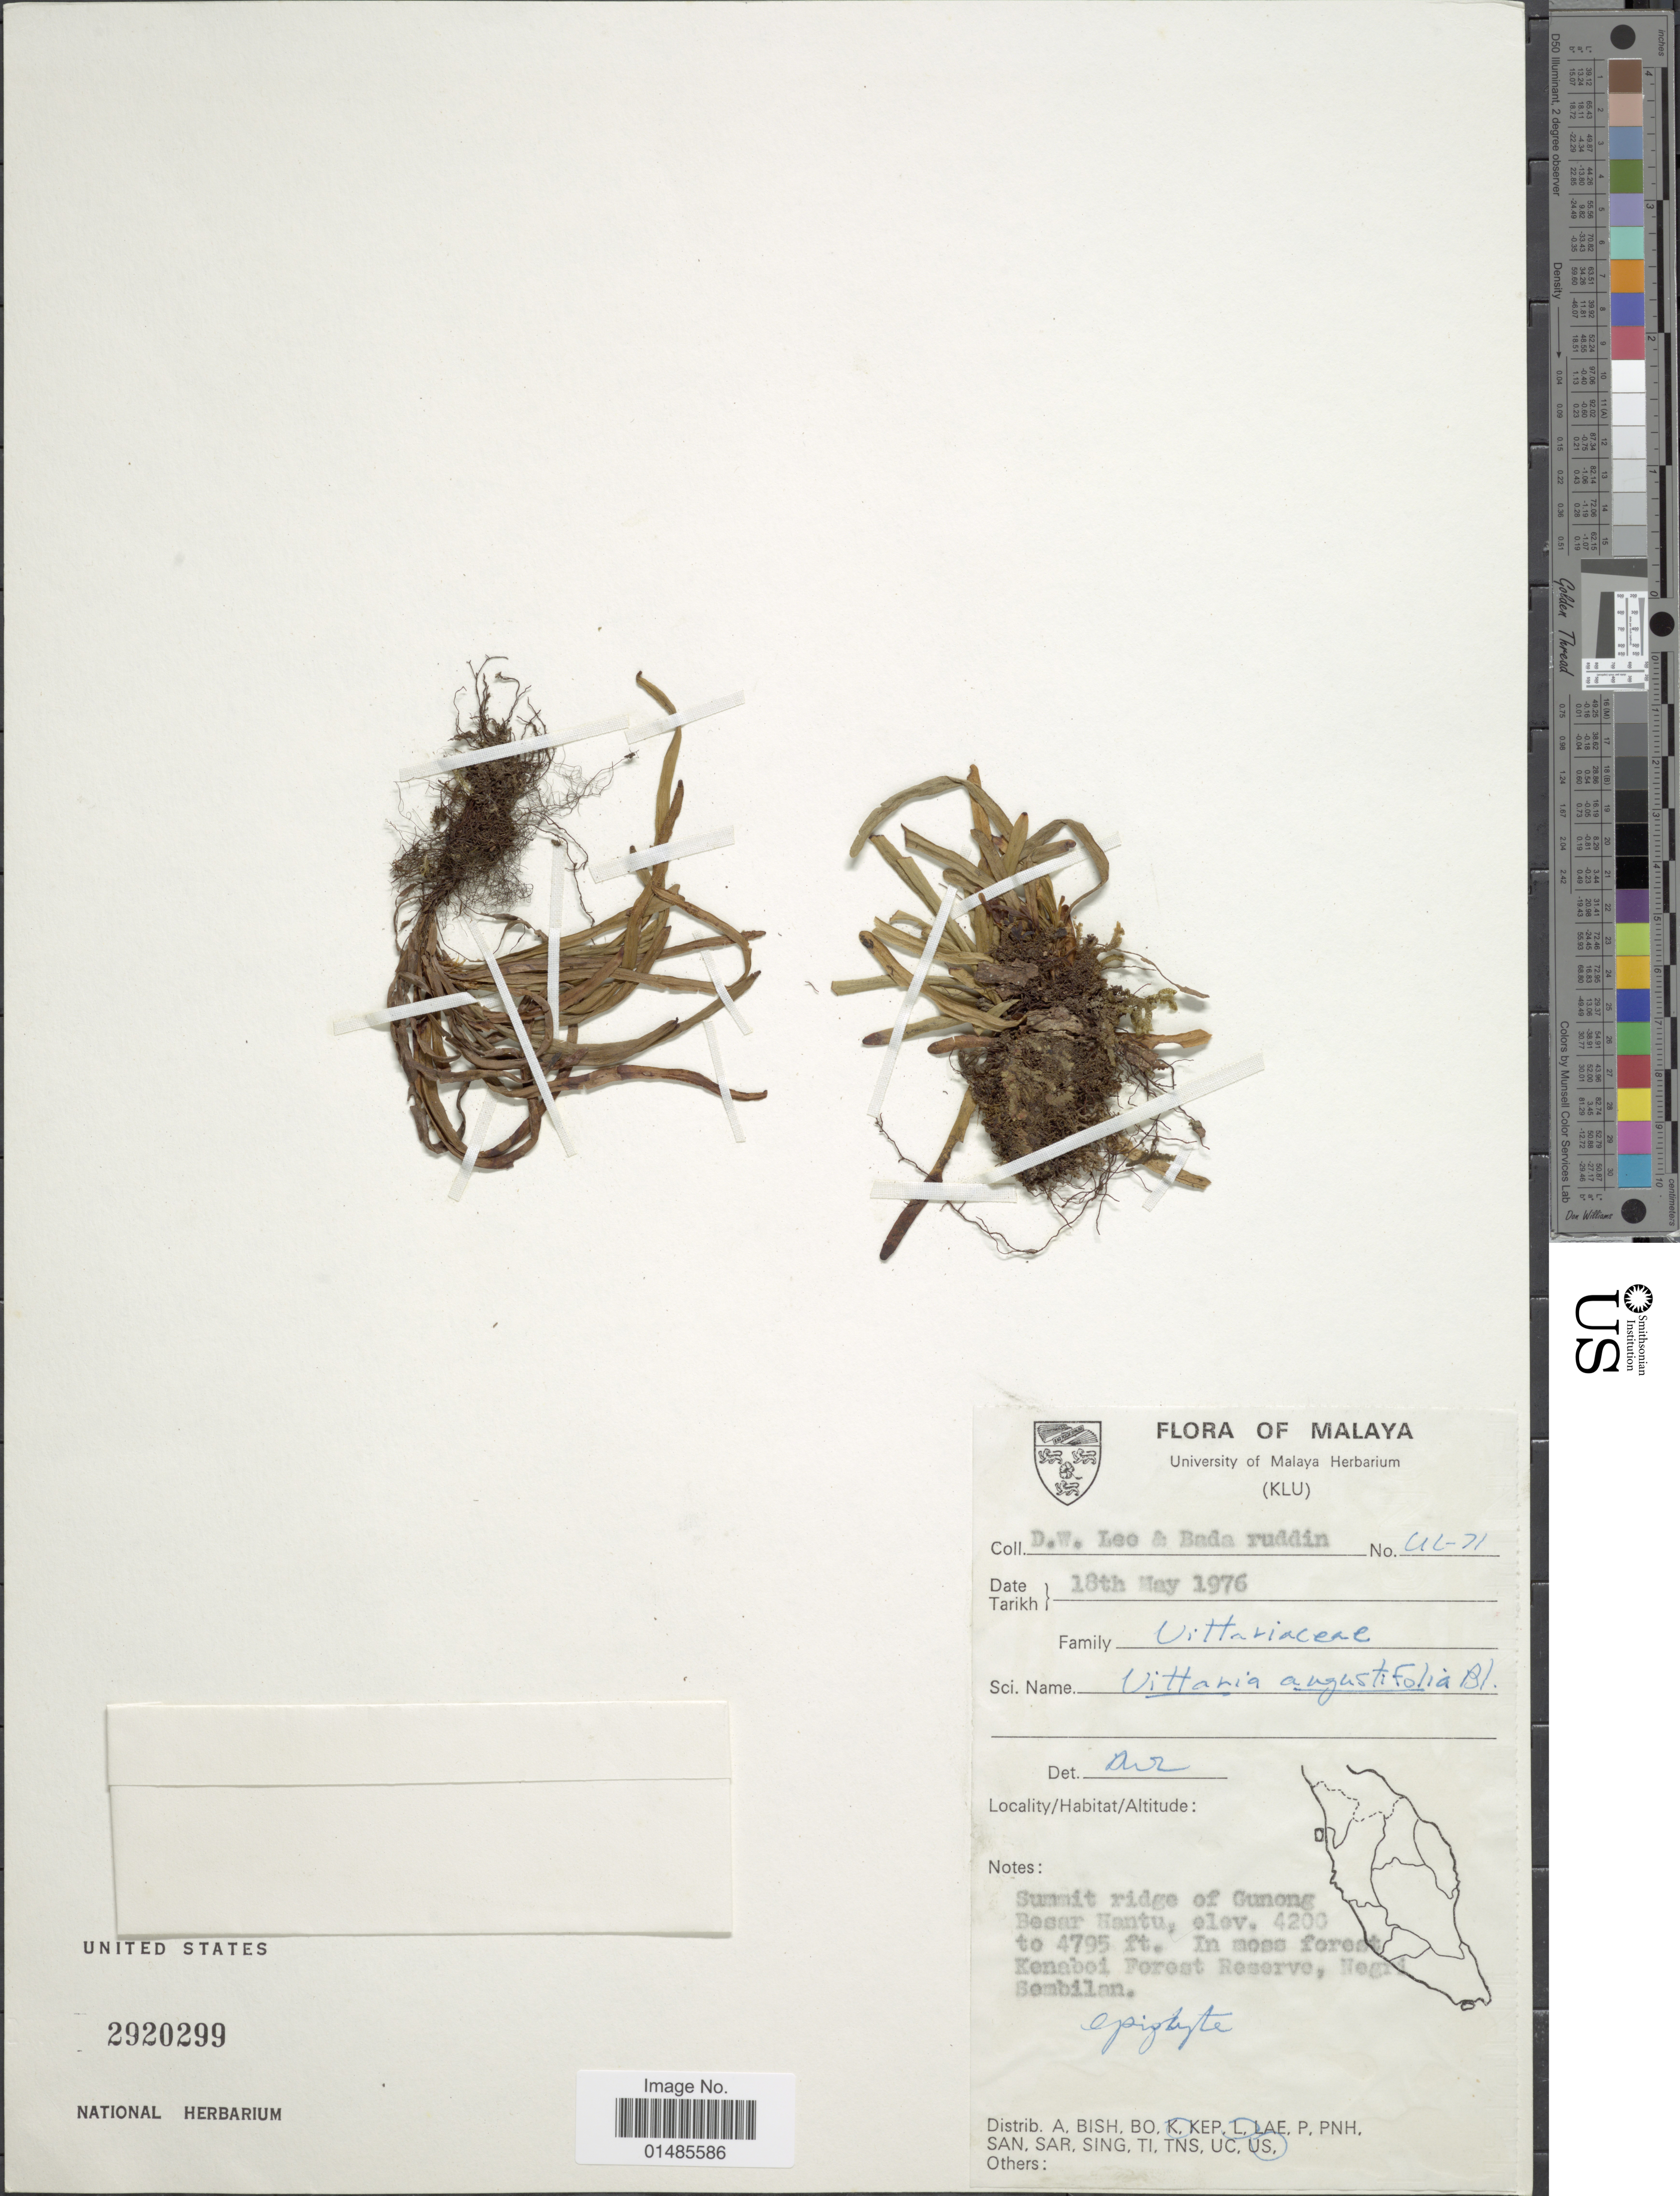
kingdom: Plantae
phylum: Tracheophyta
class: Polypodiopsida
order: Polypodiales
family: Pteridaceae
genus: Haplopteris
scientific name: Haplopteris angustifolia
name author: (Blume) E.H. Crane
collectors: D. Lee & -. Badaruddin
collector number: UL-71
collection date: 1976-05-18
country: Malaysia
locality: Malaya. Summit ridge of Gunong Besar Hantu. In moss forest Kenaboi Forest Reserve, Negri Sembilan.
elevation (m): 1280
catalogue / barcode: US 2920299